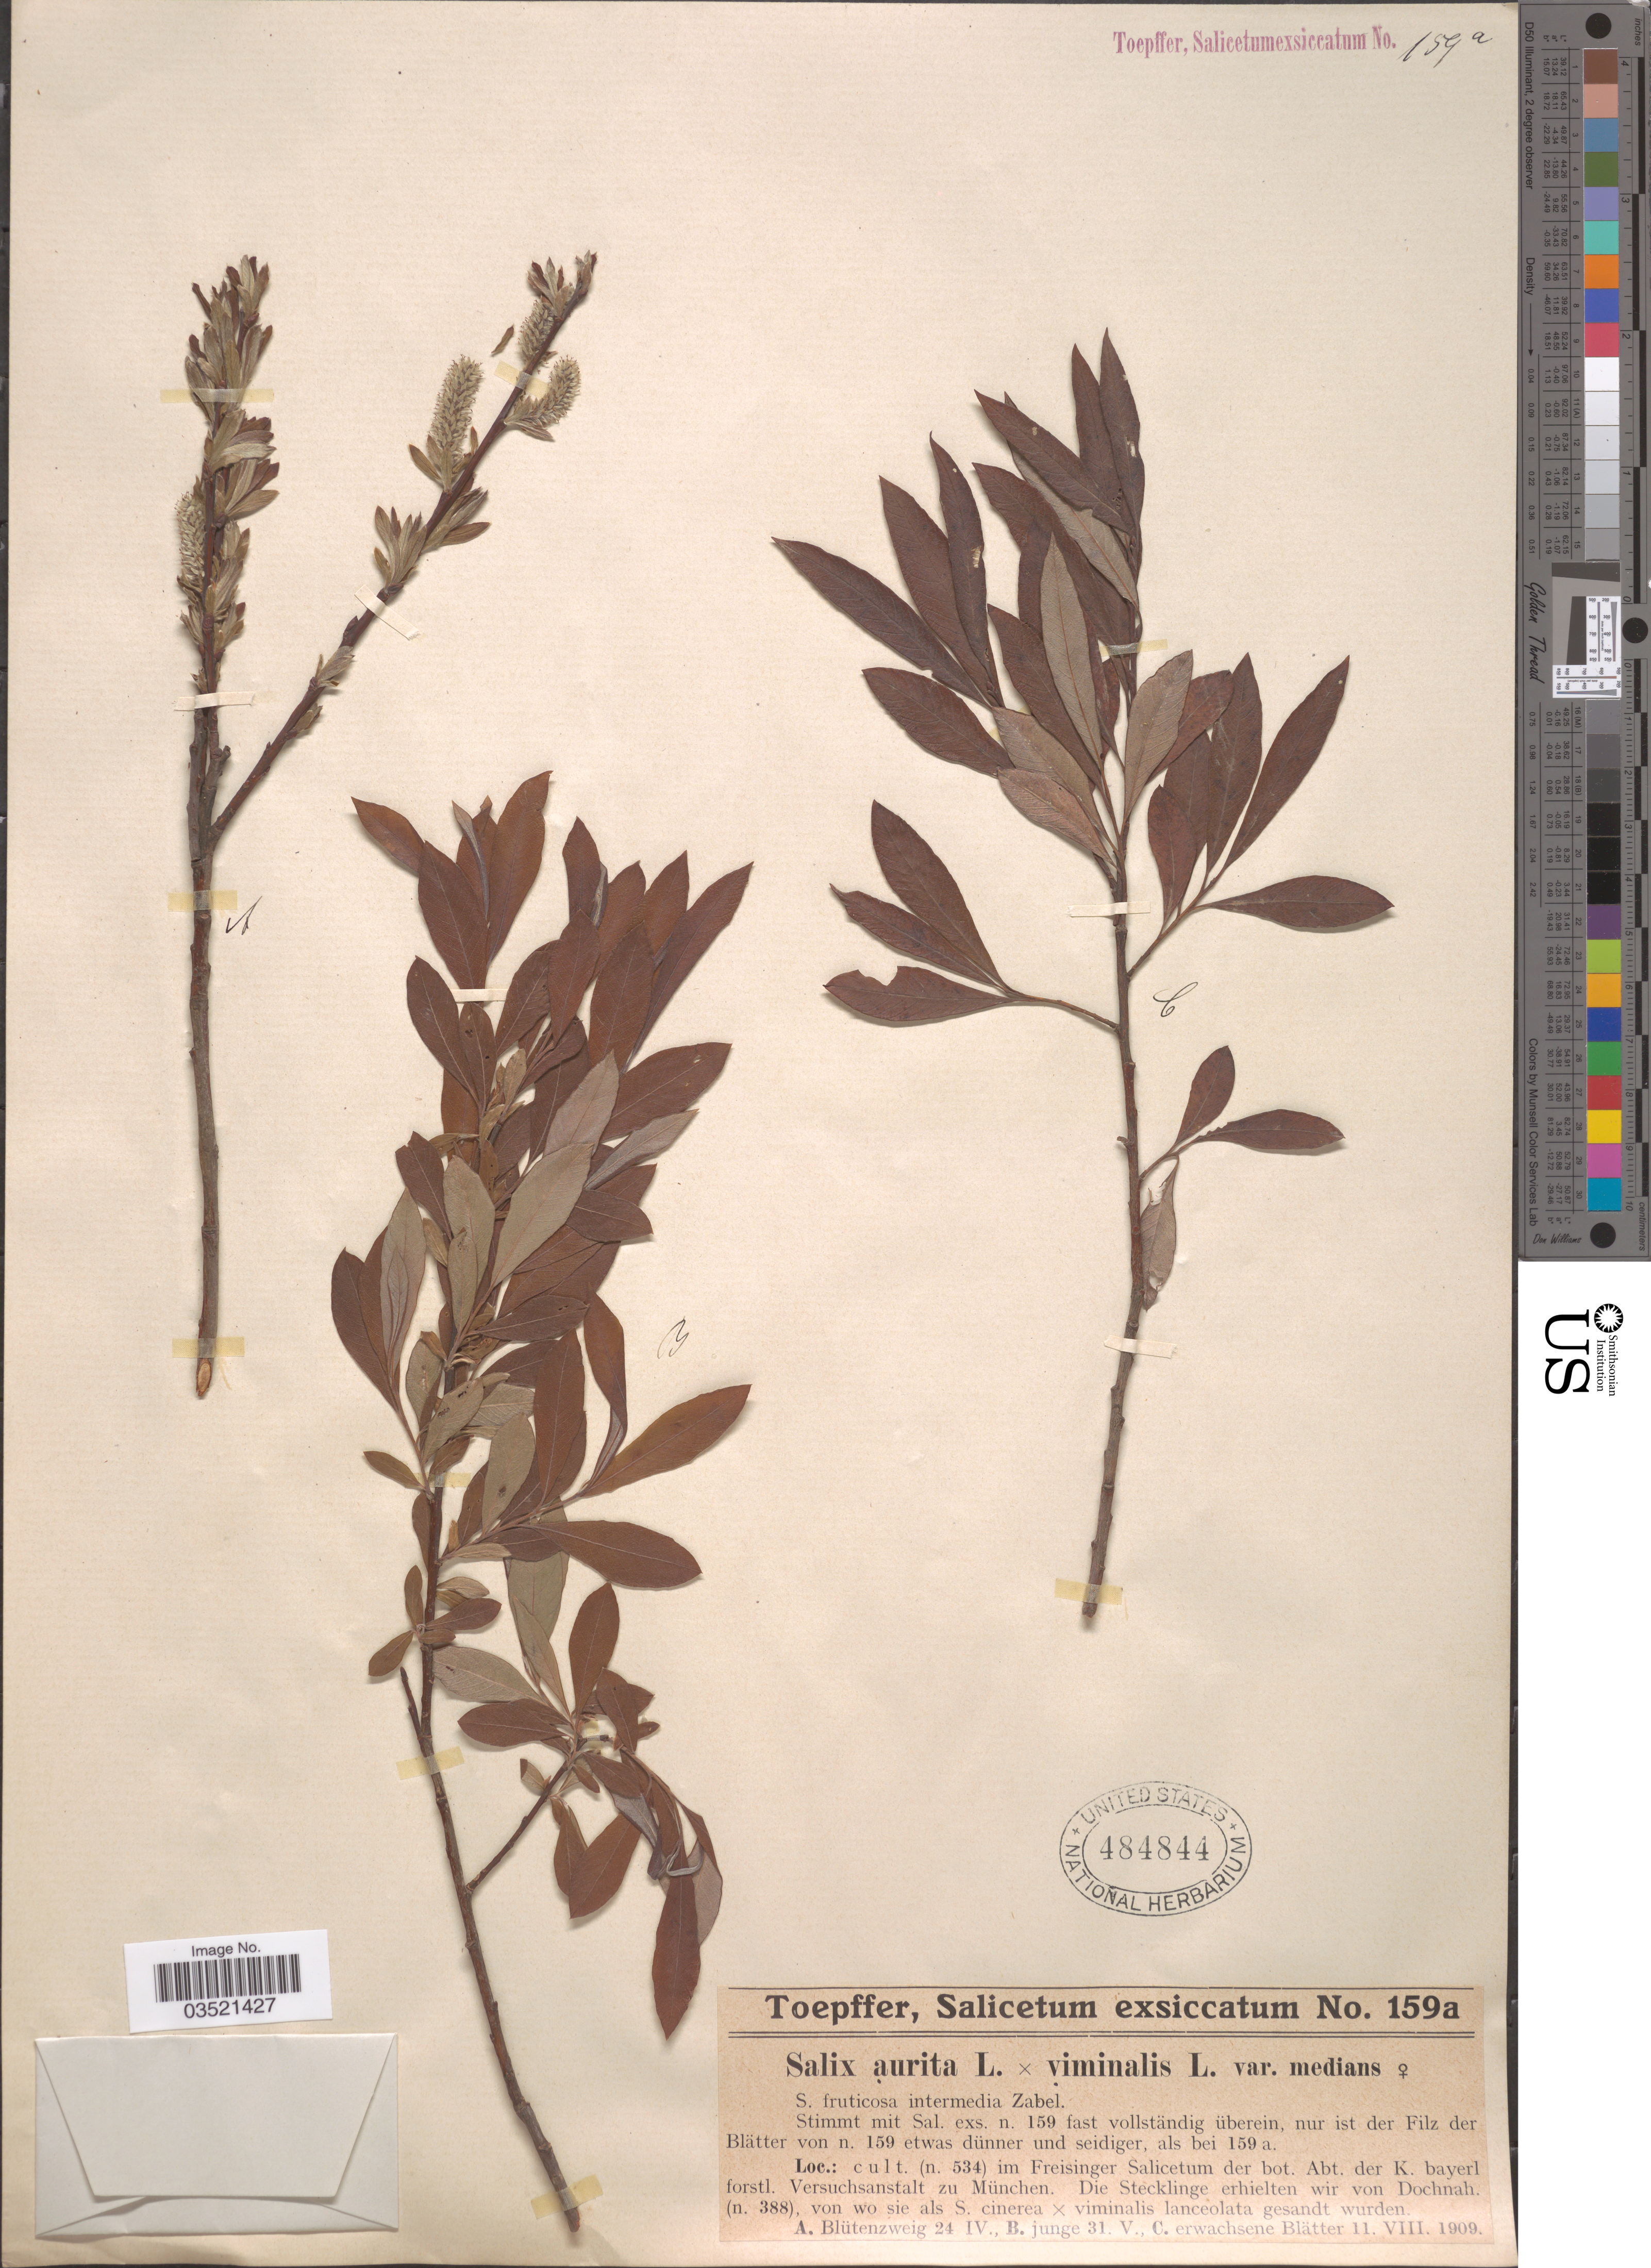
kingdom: Plantae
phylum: Tracheophyta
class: Magnoliopsida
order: Malpighiales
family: Salicaceae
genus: Salix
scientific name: Salix aurita x S. viminalis var. medians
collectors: A. Toepffer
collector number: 159a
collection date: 1909-04-24/1909-08-11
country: Germany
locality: Cult. (n. 260) im Freisinger Salicetum der bot. Abt. der K. bayer. forstl. Versuchsanstalt zu München. Die Stecklinge erhielten wir von Dochnah.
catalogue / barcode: US 484844